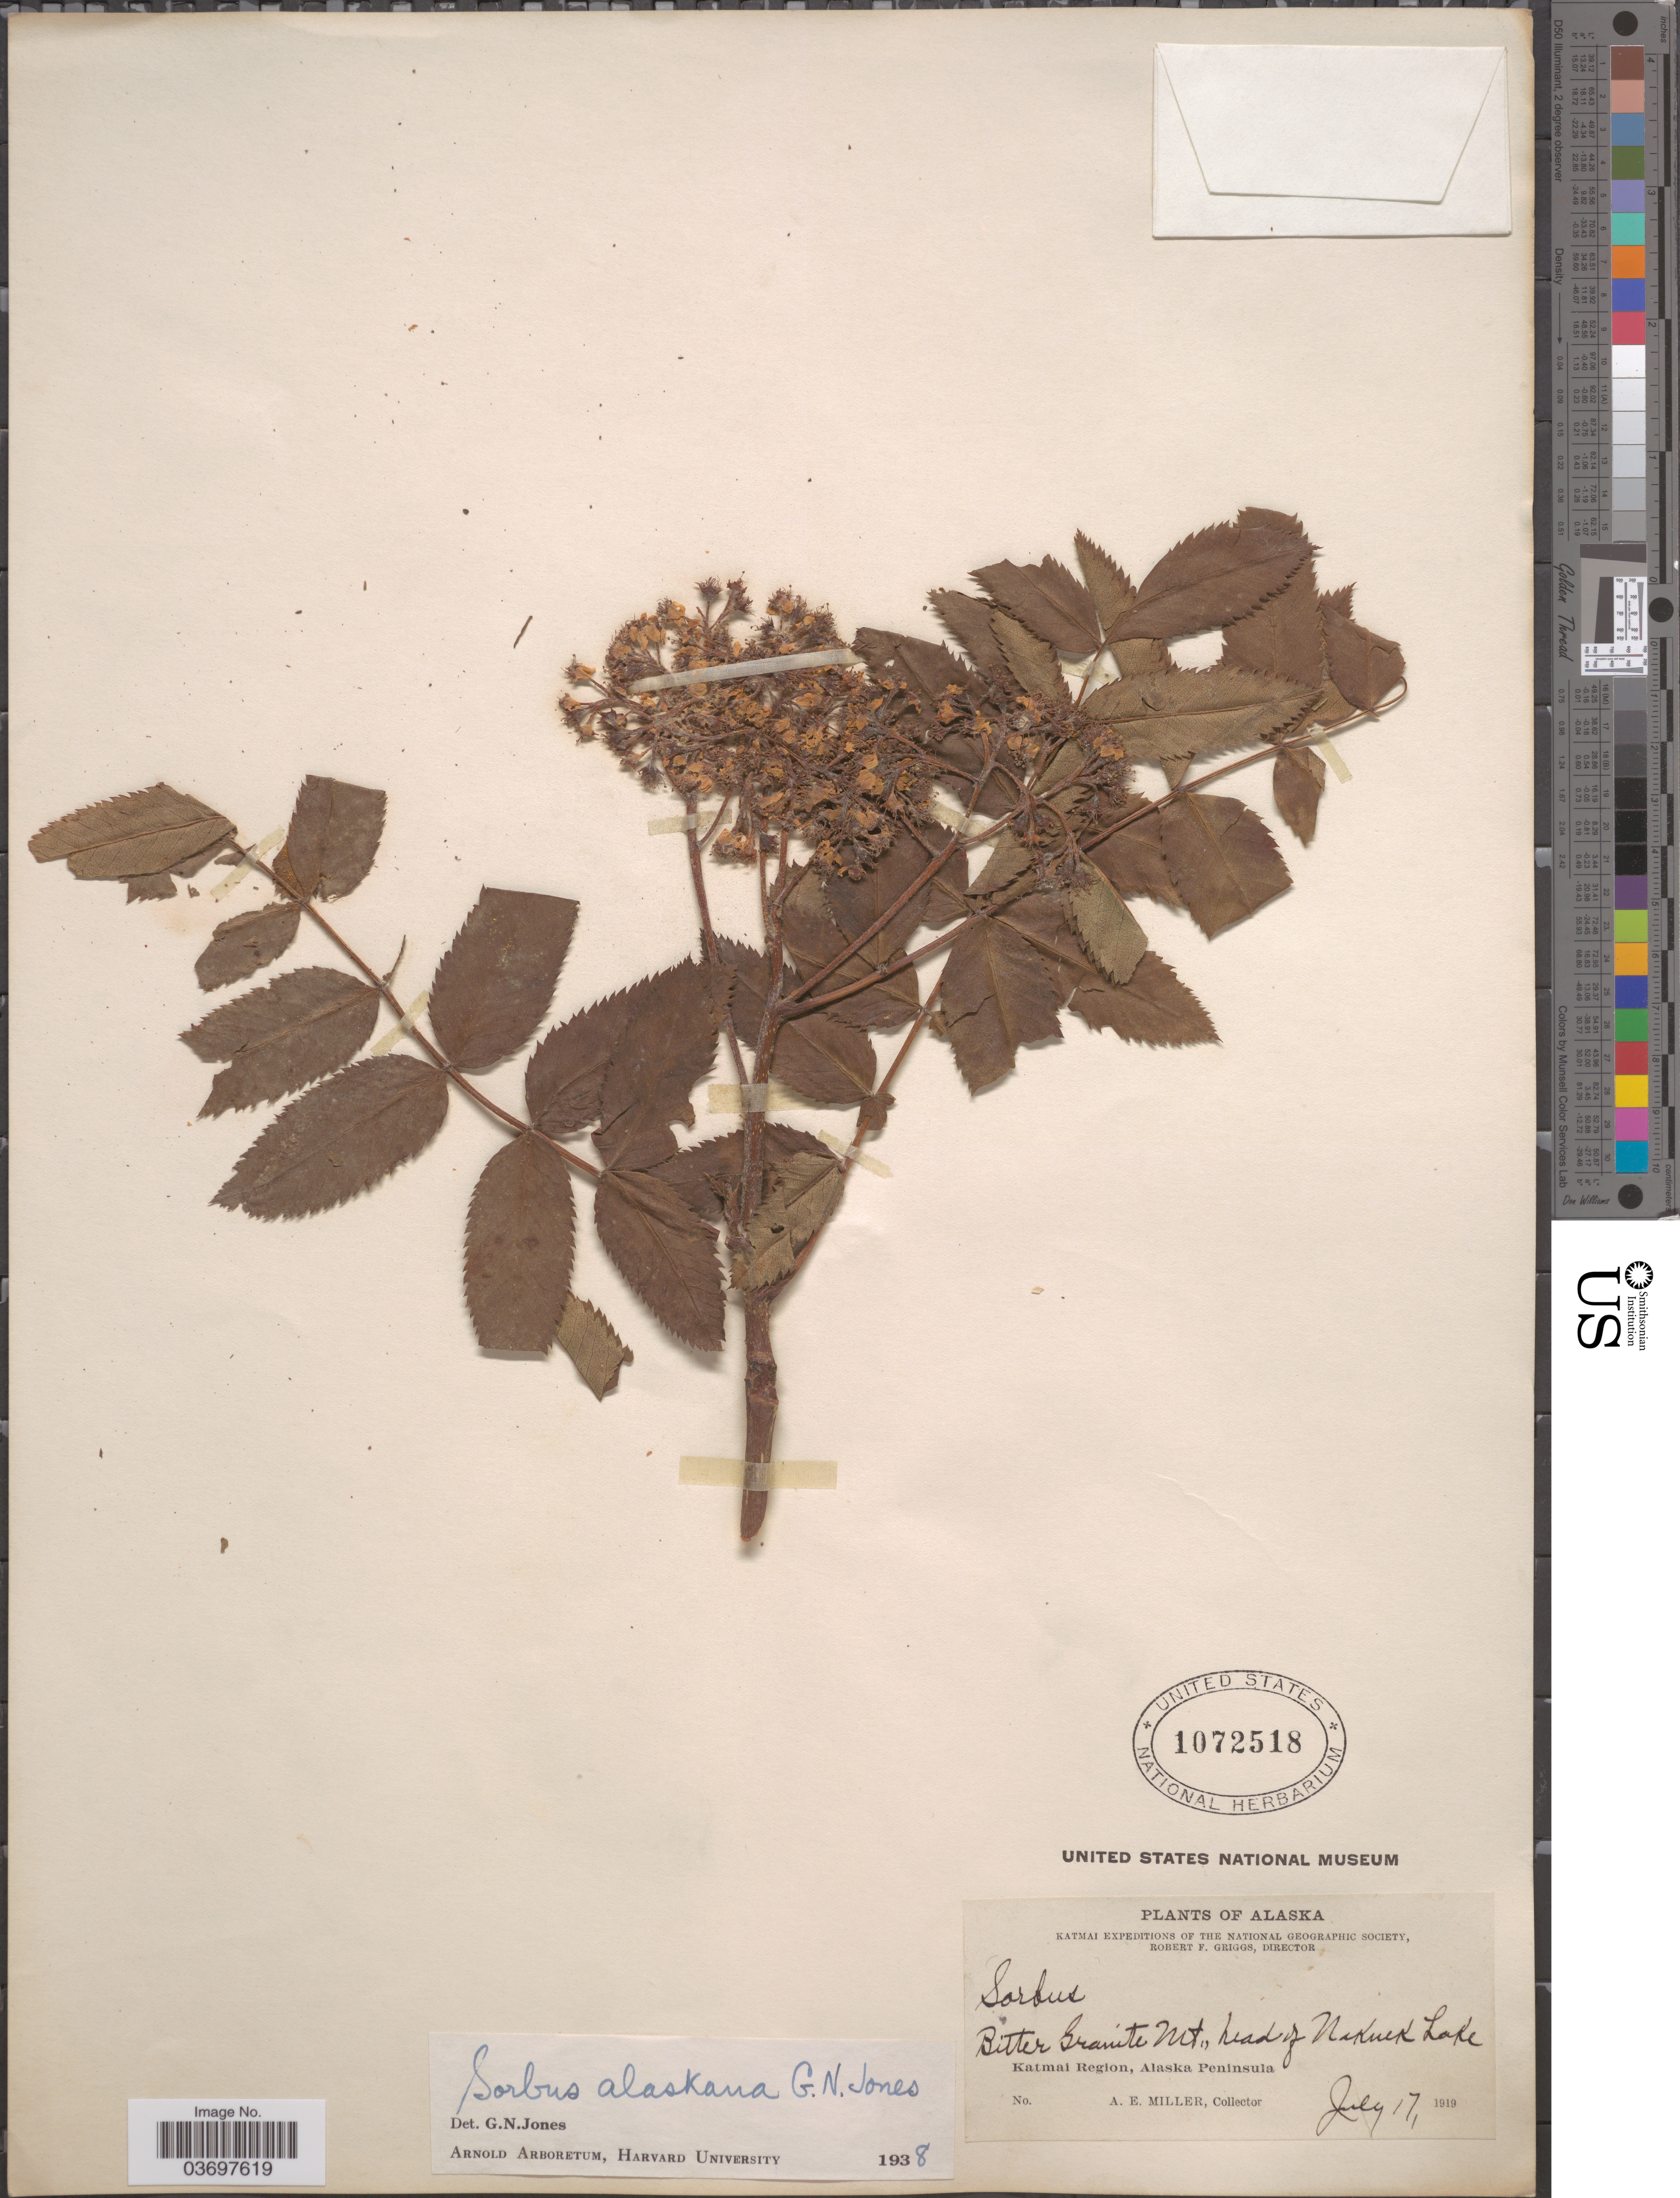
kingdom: Plantae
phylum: Tracheophyta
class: Magnoliopsida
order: Rosales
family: Rosaceae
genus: Sorbus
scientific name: Sorbus sambucifolia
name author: (Cham. & Schltdl.) M. Roem.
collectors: A. E. Miller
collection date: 1919-07-17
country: United States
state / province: Alaska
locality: Bitter Granite Mt., head of Naknek Lake. Katmai Region, Alaska Peninsula.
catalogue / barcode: US 1072518